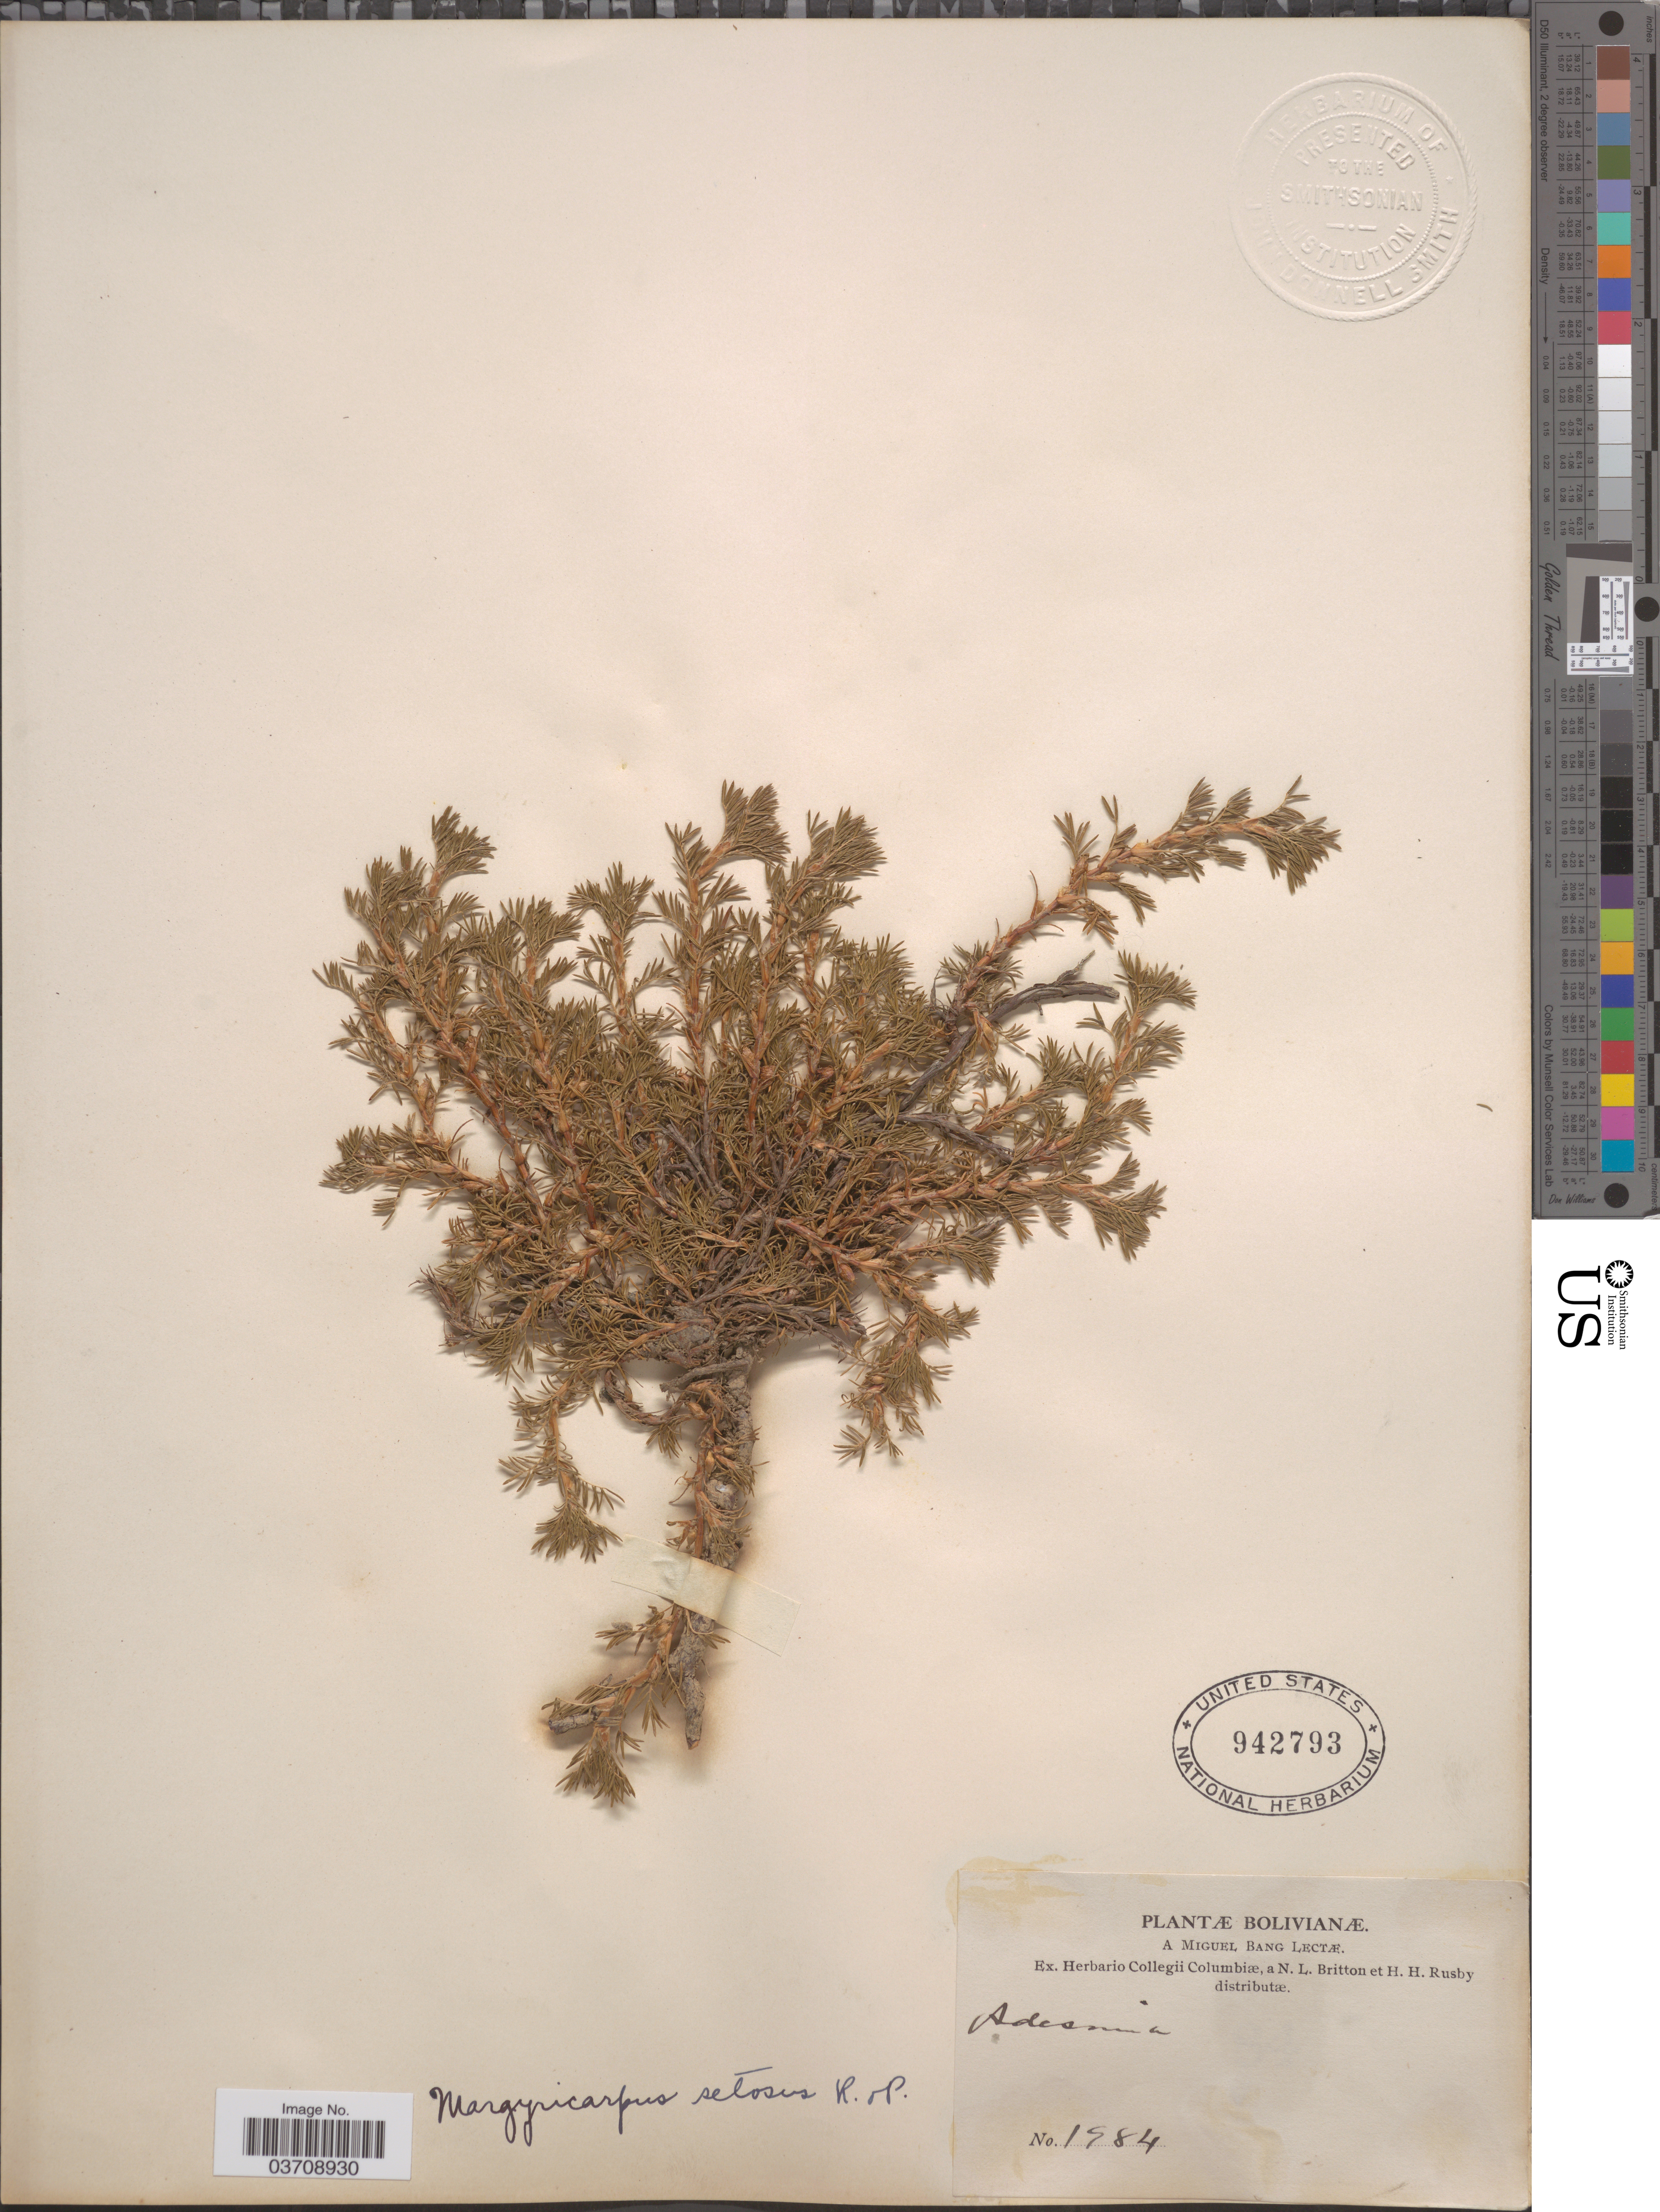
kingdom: Plantae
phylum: Tracheophyta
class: Magnoliopsida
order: Rosales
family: Rosaceae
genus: Margyricarpus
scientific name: Margyricarpus pinnatus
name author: (Lam.) Kuntze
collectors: M. Bang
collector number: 1984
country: Bolivia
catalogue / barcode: US 942793